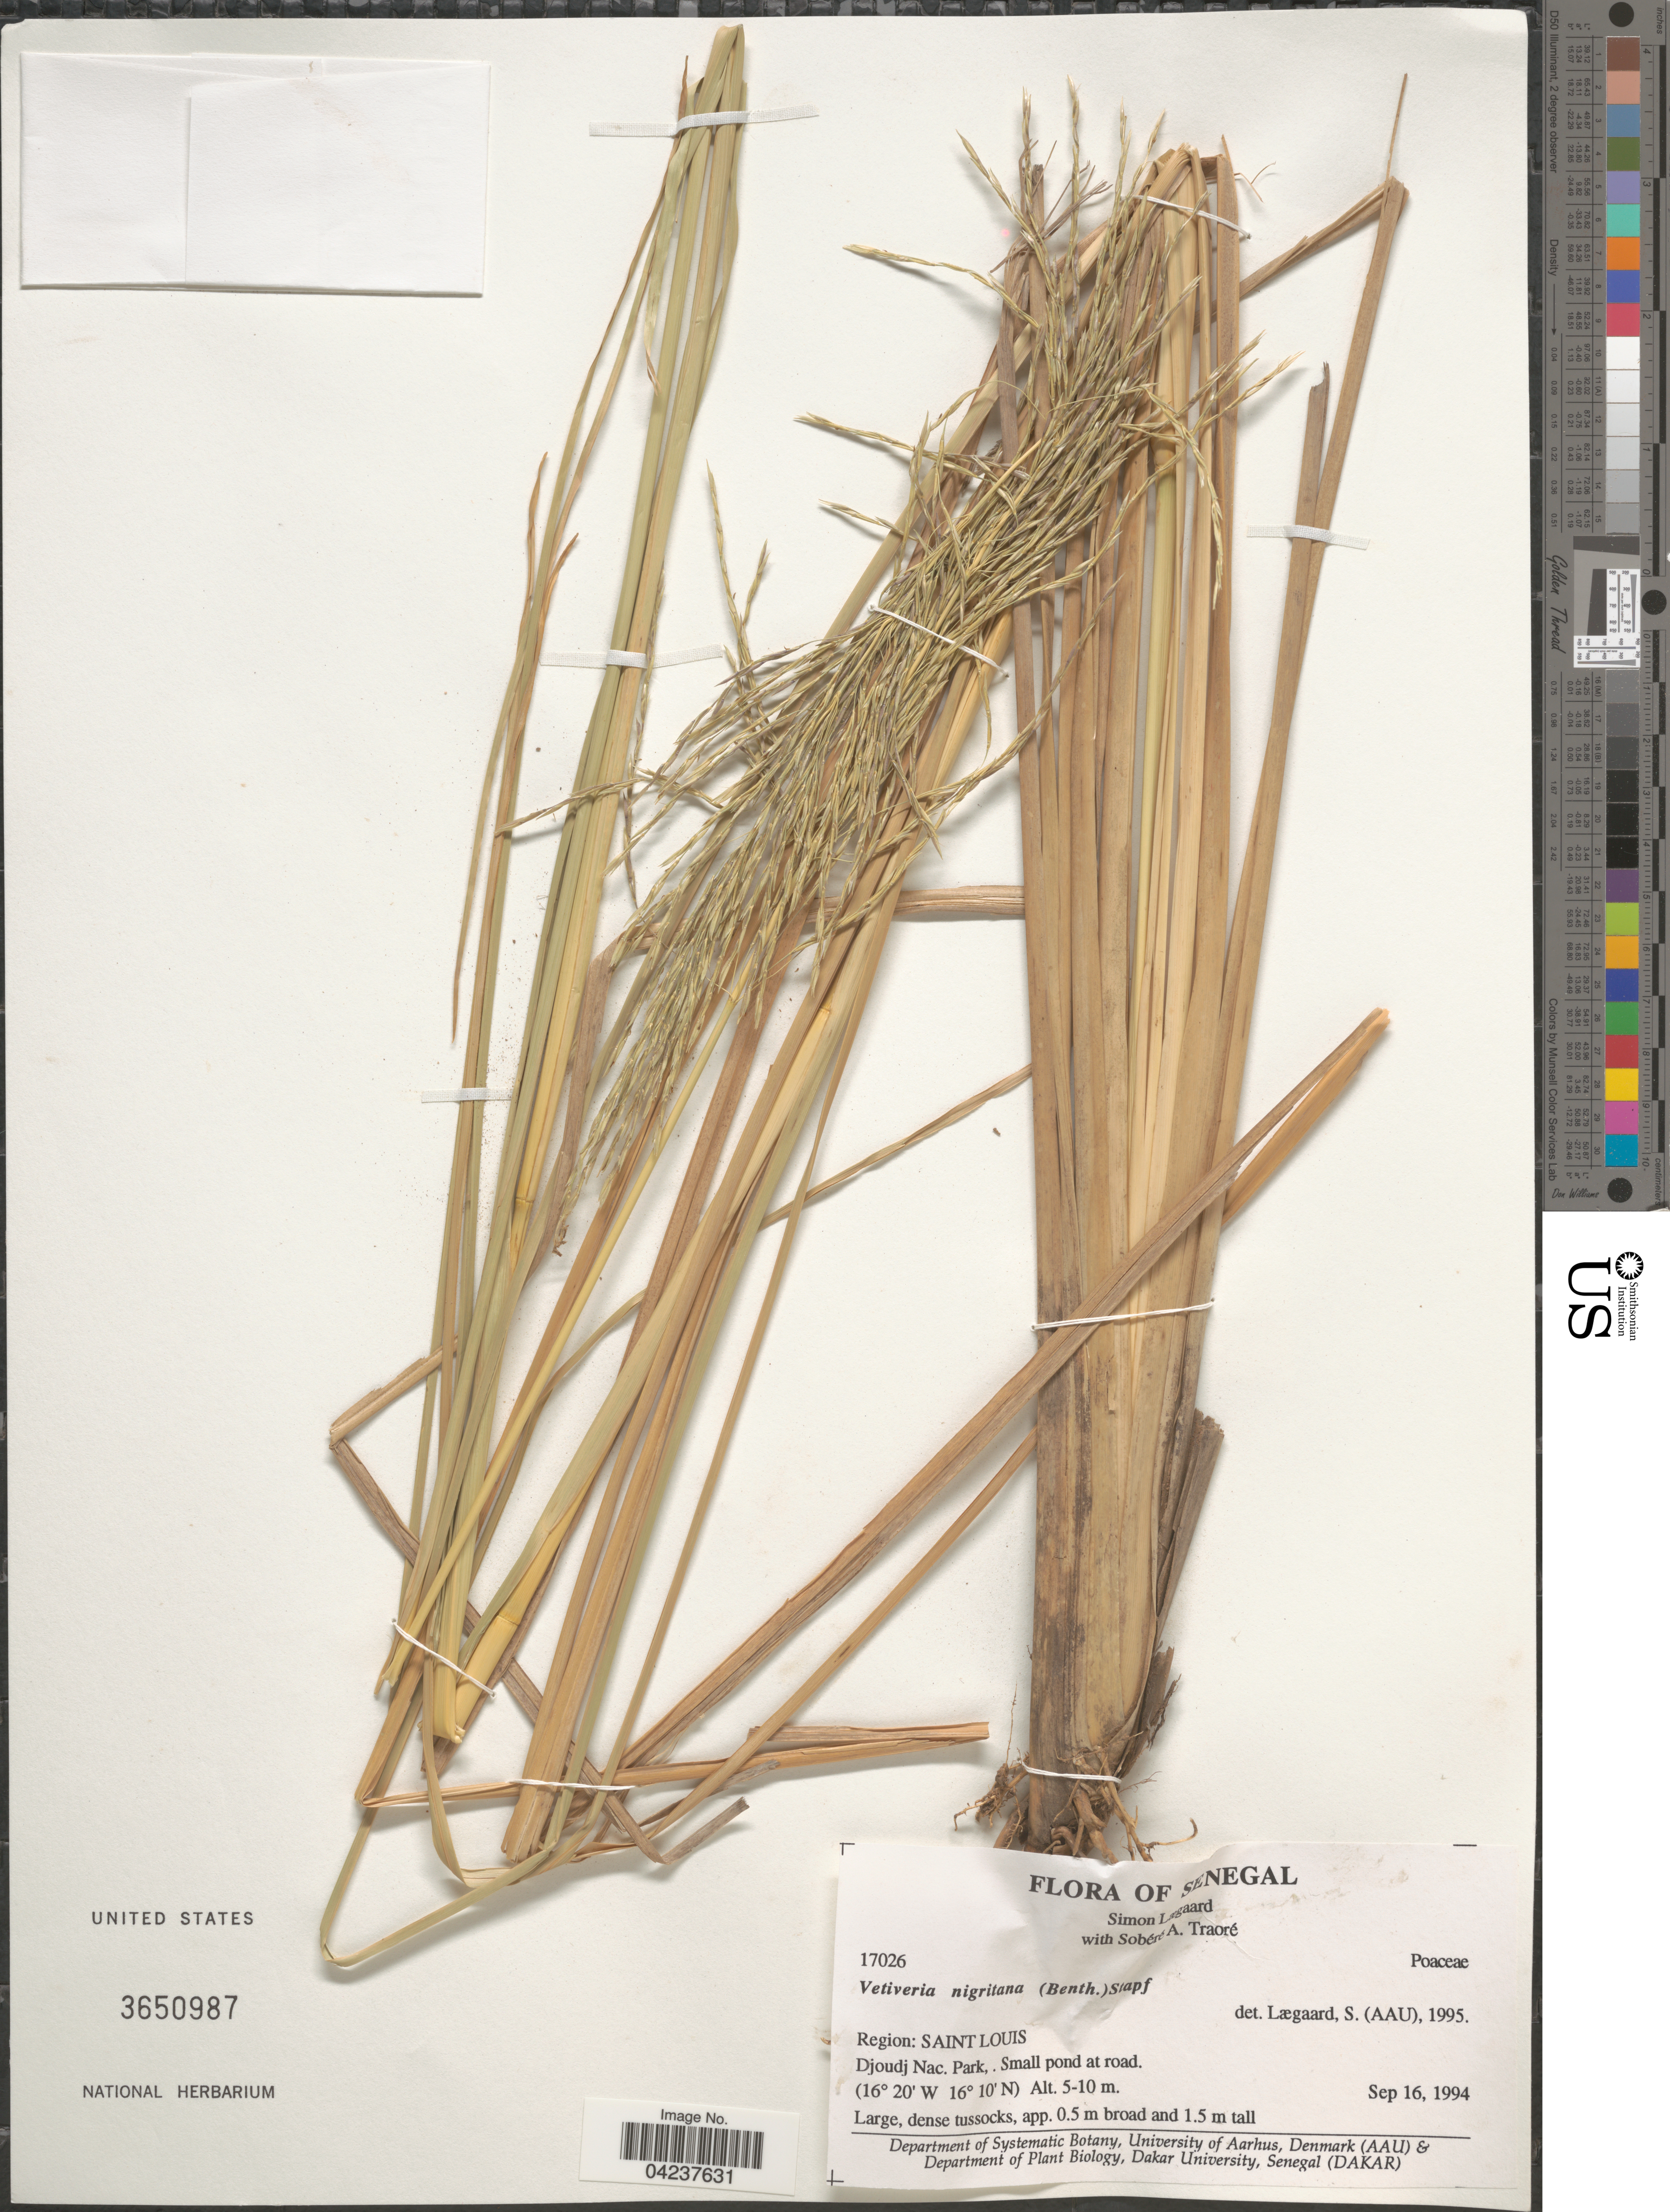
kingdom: Plantae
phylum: Tracheophyta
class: Liliopsida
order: Poales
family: Poaceae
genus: Chrysopogon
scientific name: Chrysopogon nigritanus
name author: (Benth.) Veldkamp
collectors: S. Lægaard & S. Traore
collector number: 17026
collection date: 1994-09-16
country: Senegal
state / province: Saint-Louis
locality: Region: Saint Louis. Djoudj Nac. Park.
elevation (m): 5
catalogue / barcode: US 3650987